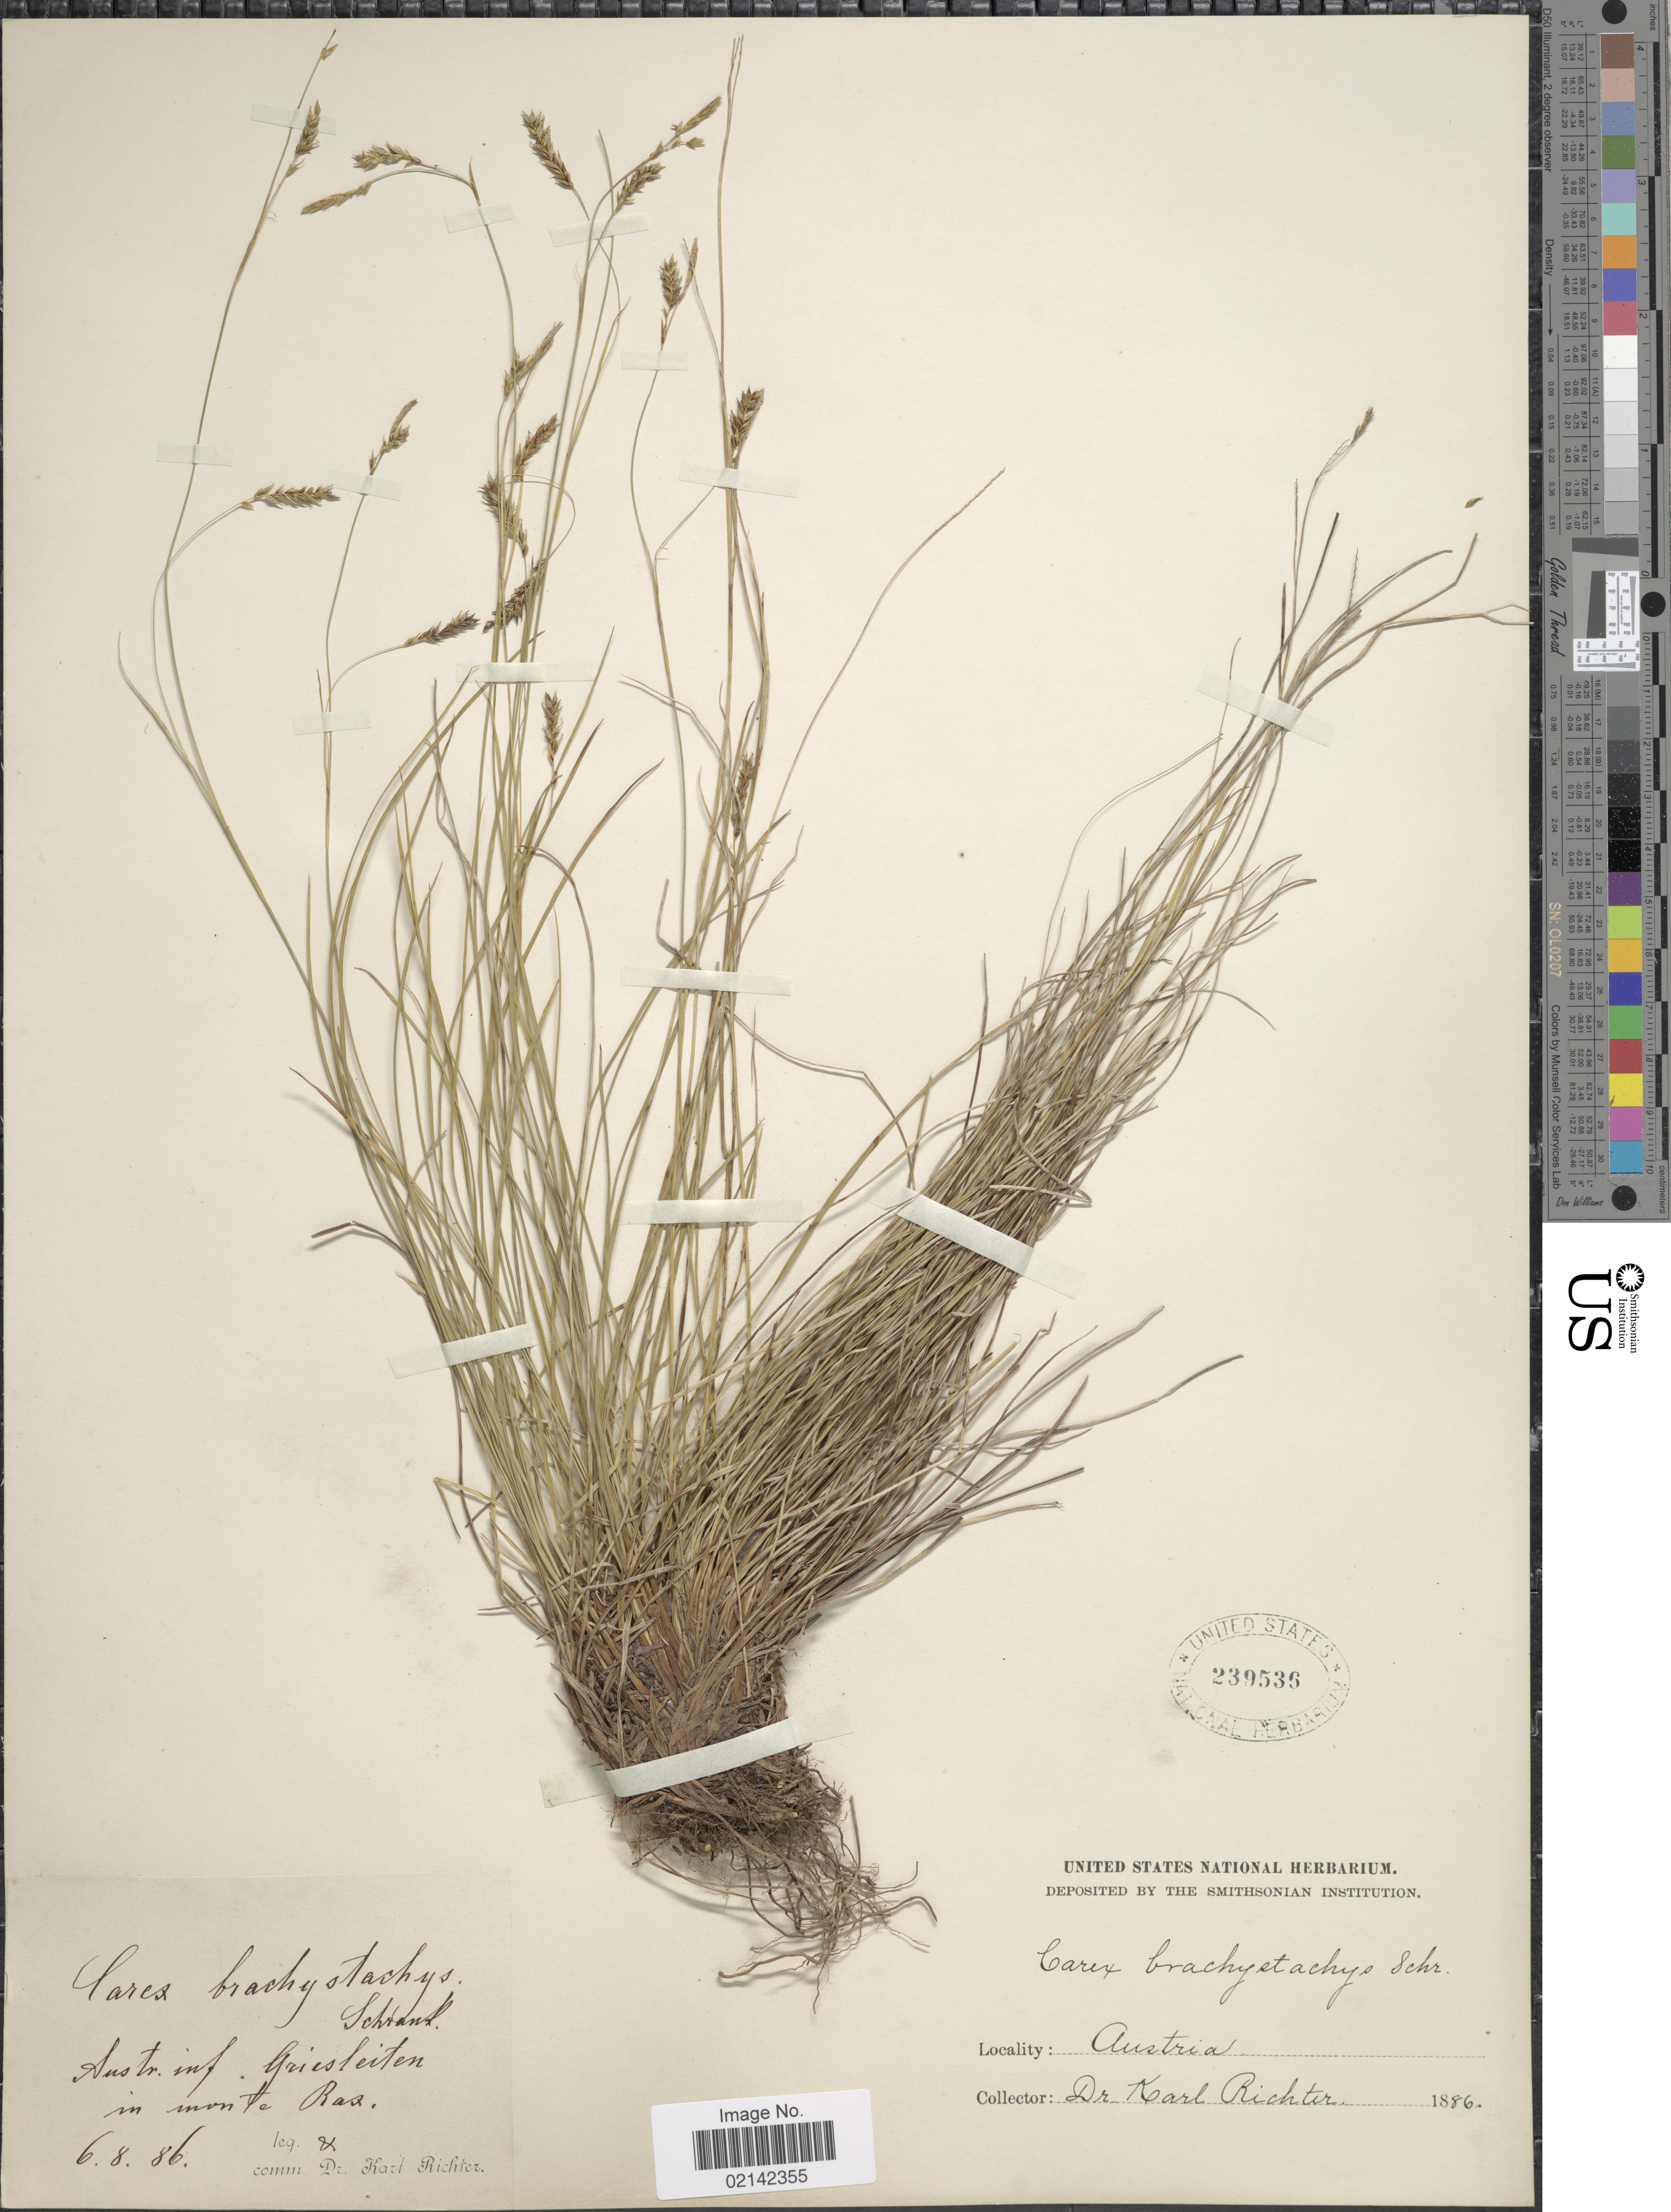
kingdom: Plantae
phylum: Tracheophyta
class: Liliopsida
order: Poales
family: Cyperaceae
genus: Carex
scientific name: Carex brachystachys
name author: Schrank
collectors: K. Richter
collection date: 1886-08-06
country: Austria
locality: Austr. inf. Griesleiten in monte Ras.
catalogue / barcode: US 239536